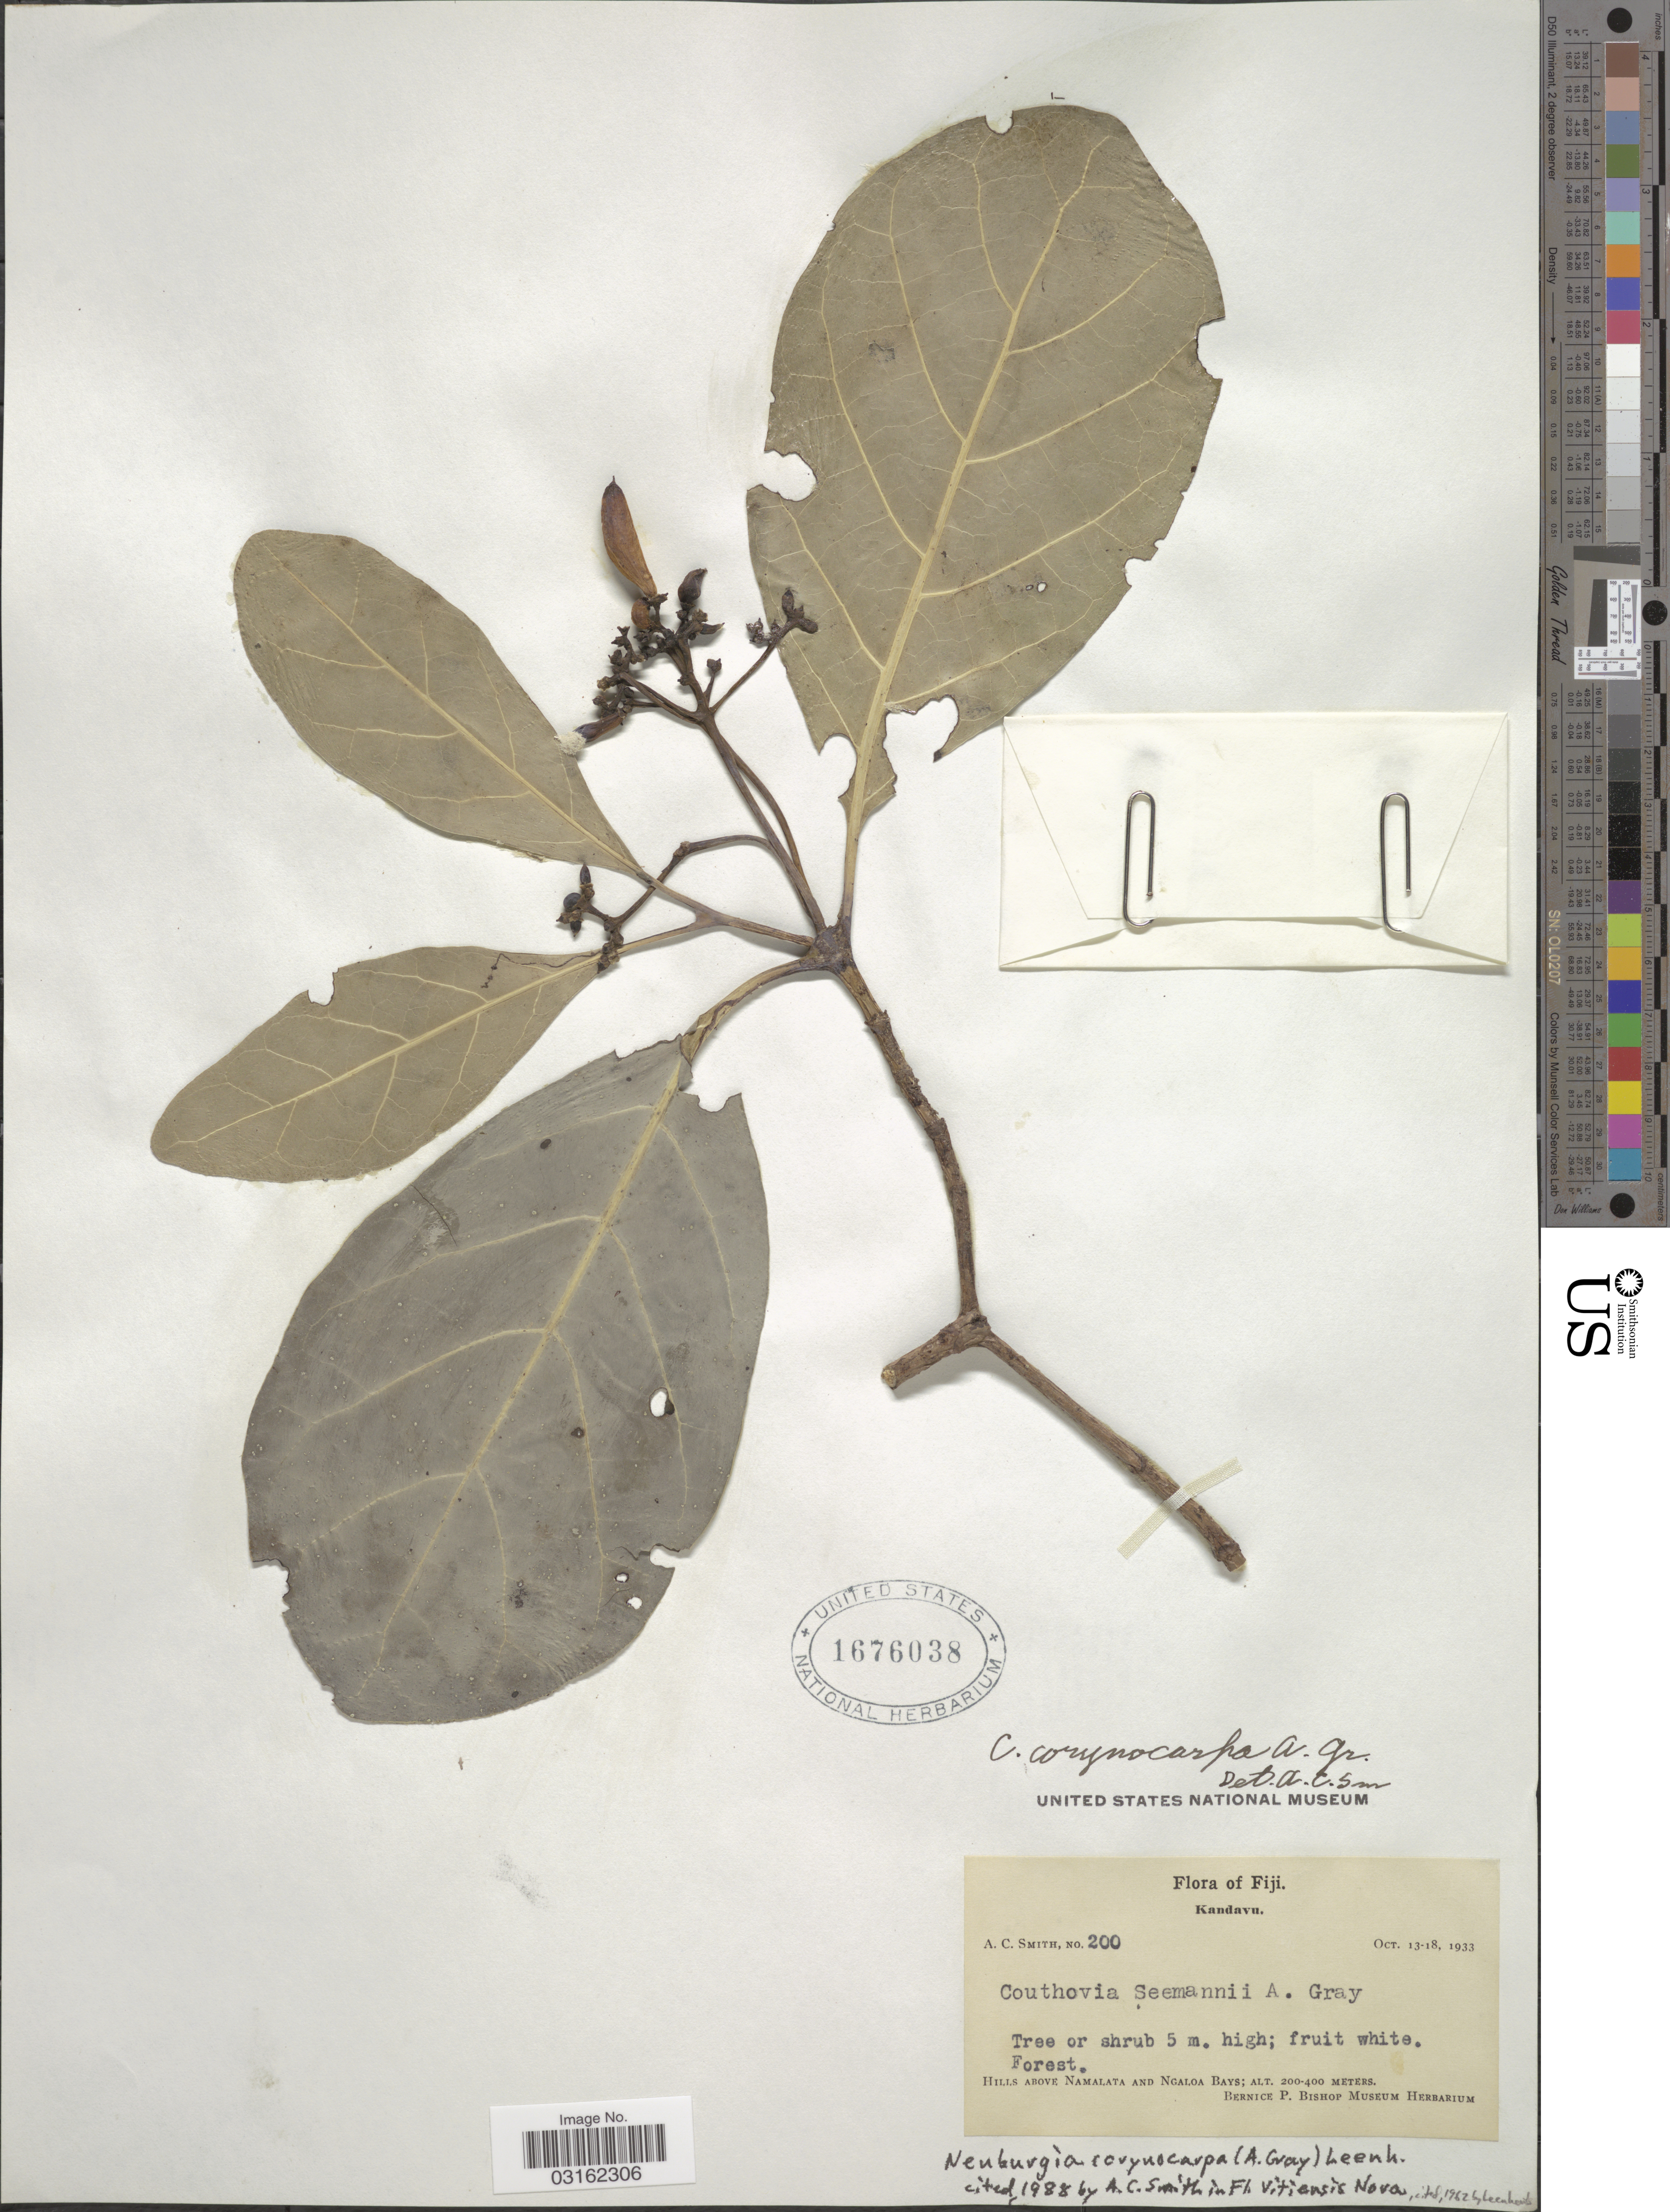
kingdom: Plantae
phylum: Tracheophyta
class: Magnoliopsida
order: Gentianales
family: Loganiaceae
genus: Neuburgia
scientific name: Neuburgia corynocarpa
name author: (A. Gray) Leenh.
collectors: A. C. Smith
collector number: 200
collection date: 1933-10-13/1933-10-18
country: Fiji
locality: Kandavu. Hills above Namalata and Ngaloa Bays.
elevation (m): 200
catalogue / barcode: US 1676038